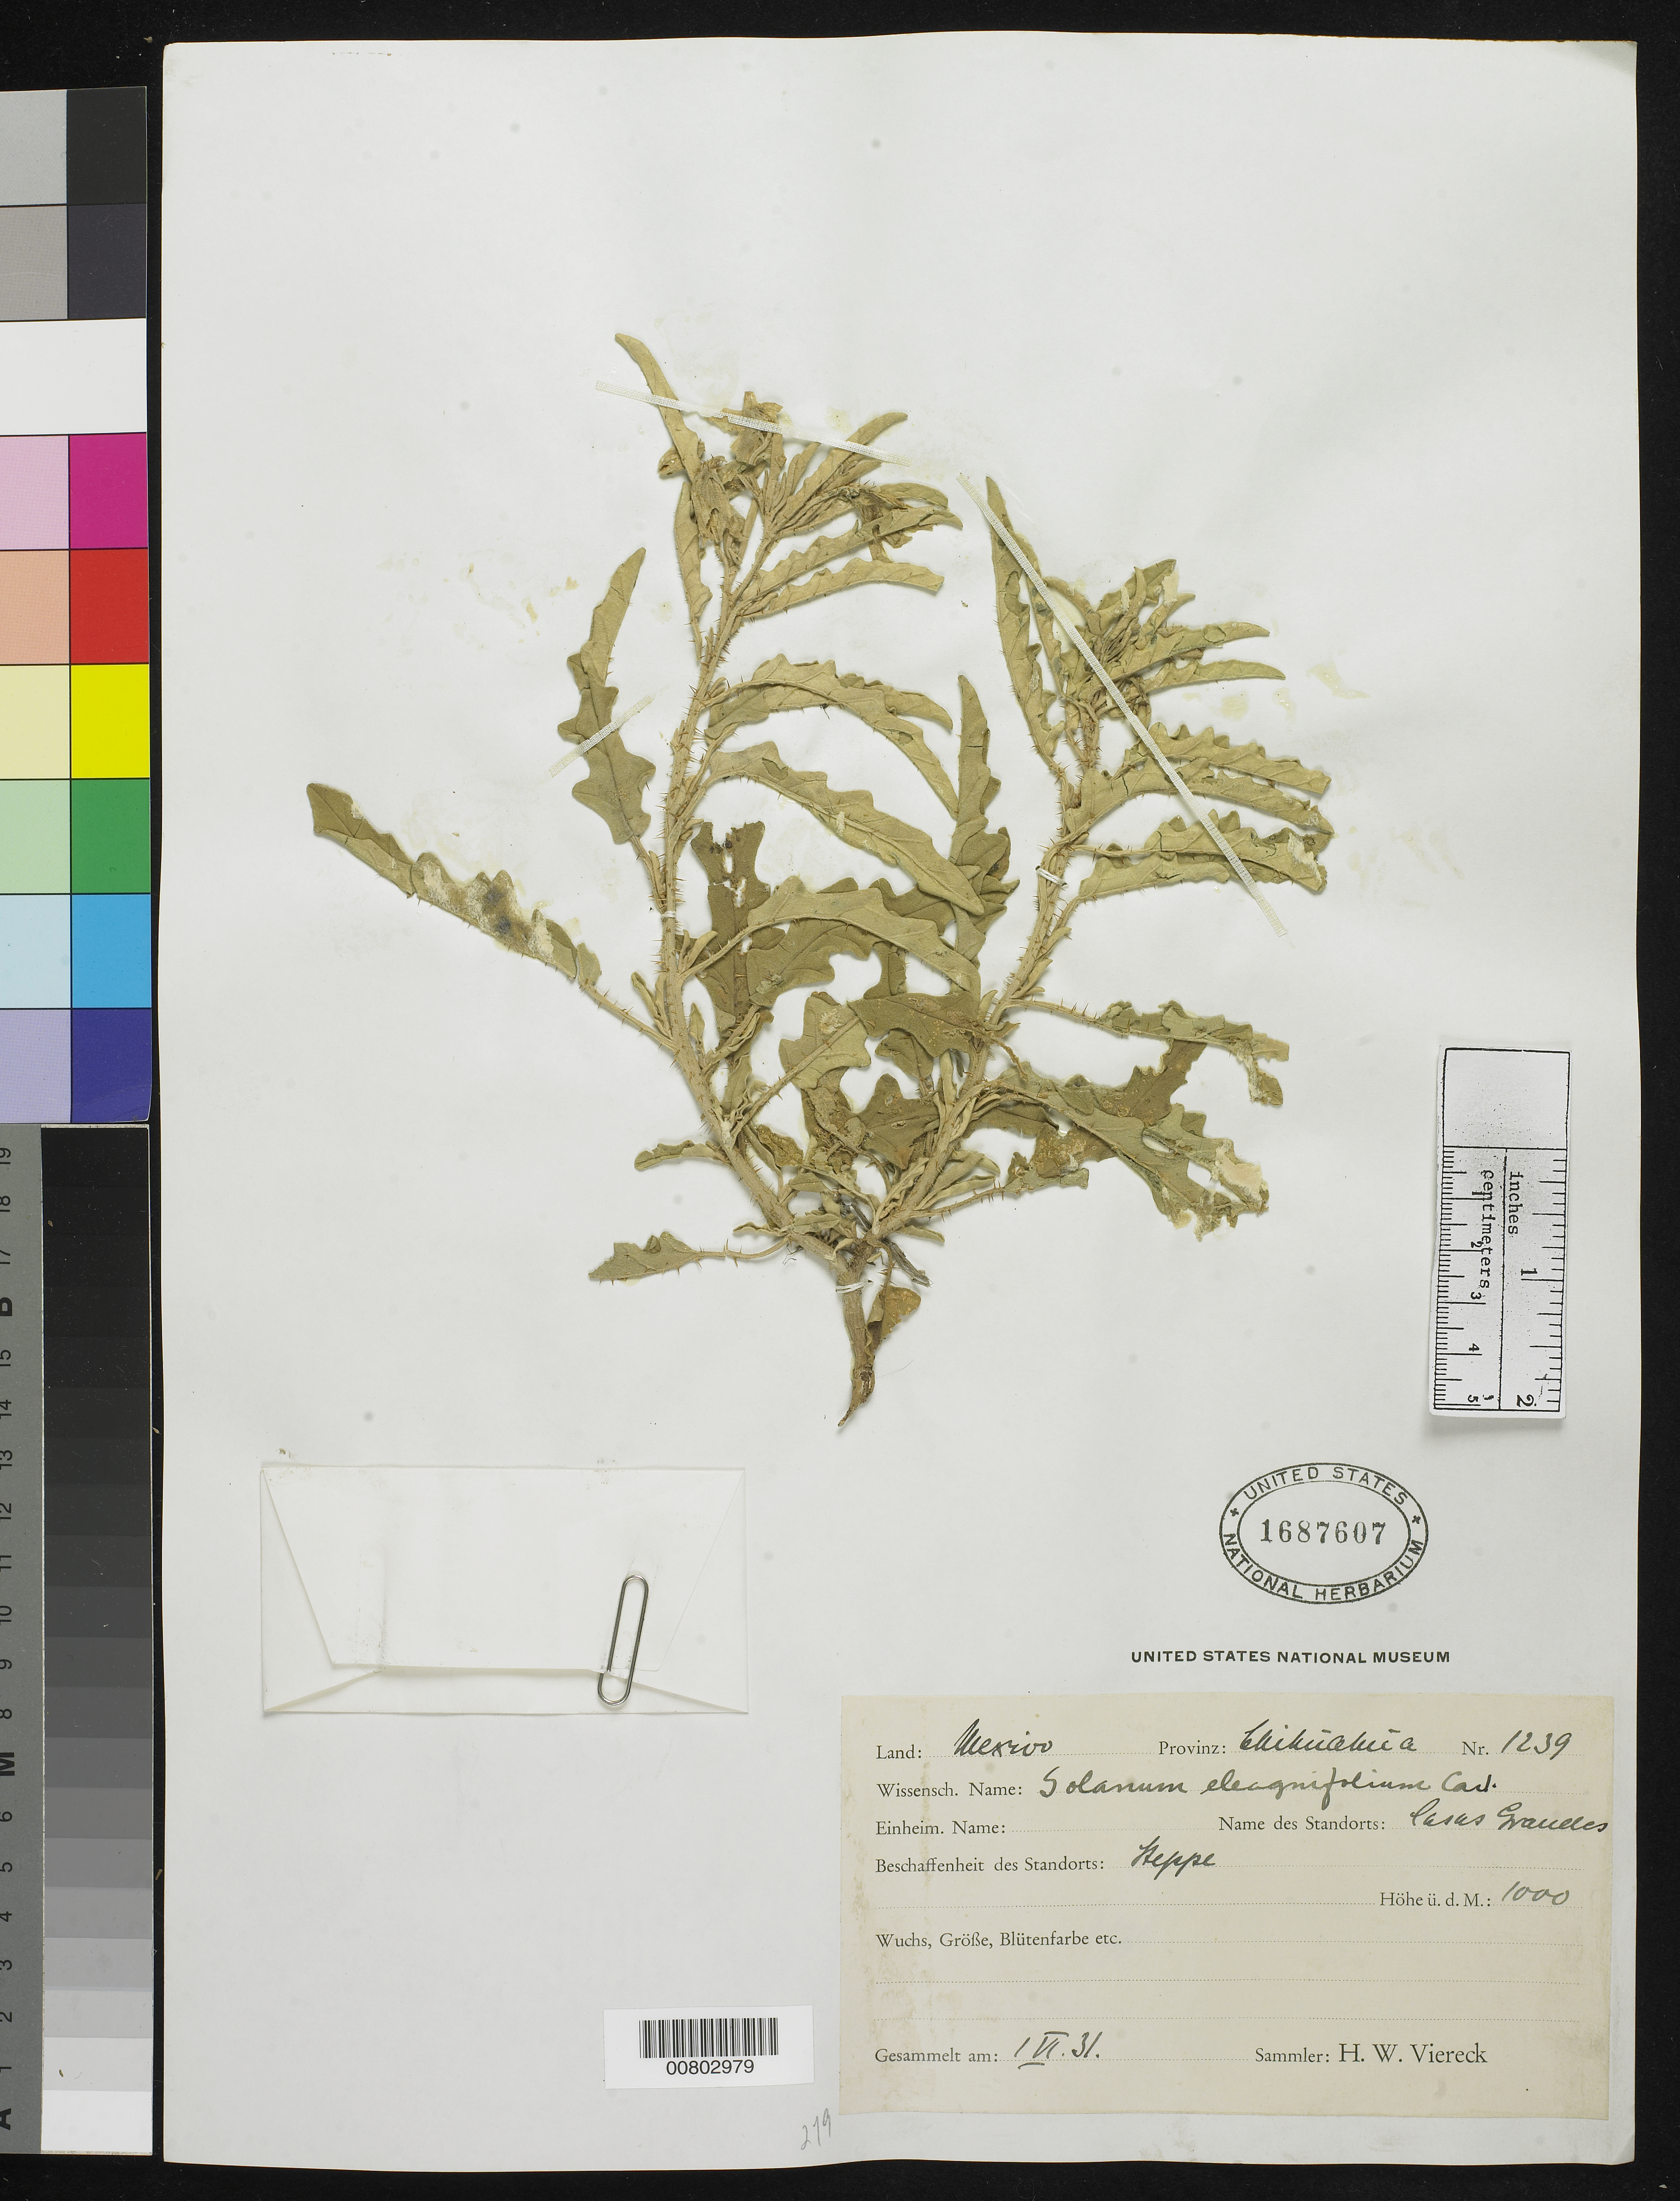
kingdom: Plantae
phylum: Tracheophyta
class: Magnoliopsida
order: Solanales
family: Solanaceae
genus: Solanum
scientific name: Solanum elaeagnifolium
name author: Cav.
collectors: H. W. Viereck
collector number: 1239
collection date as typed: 01 Jun 1931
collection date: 1931-06-01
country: Mexico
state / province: Chihuahua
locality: Casas Grandes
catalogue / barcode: US 1687607